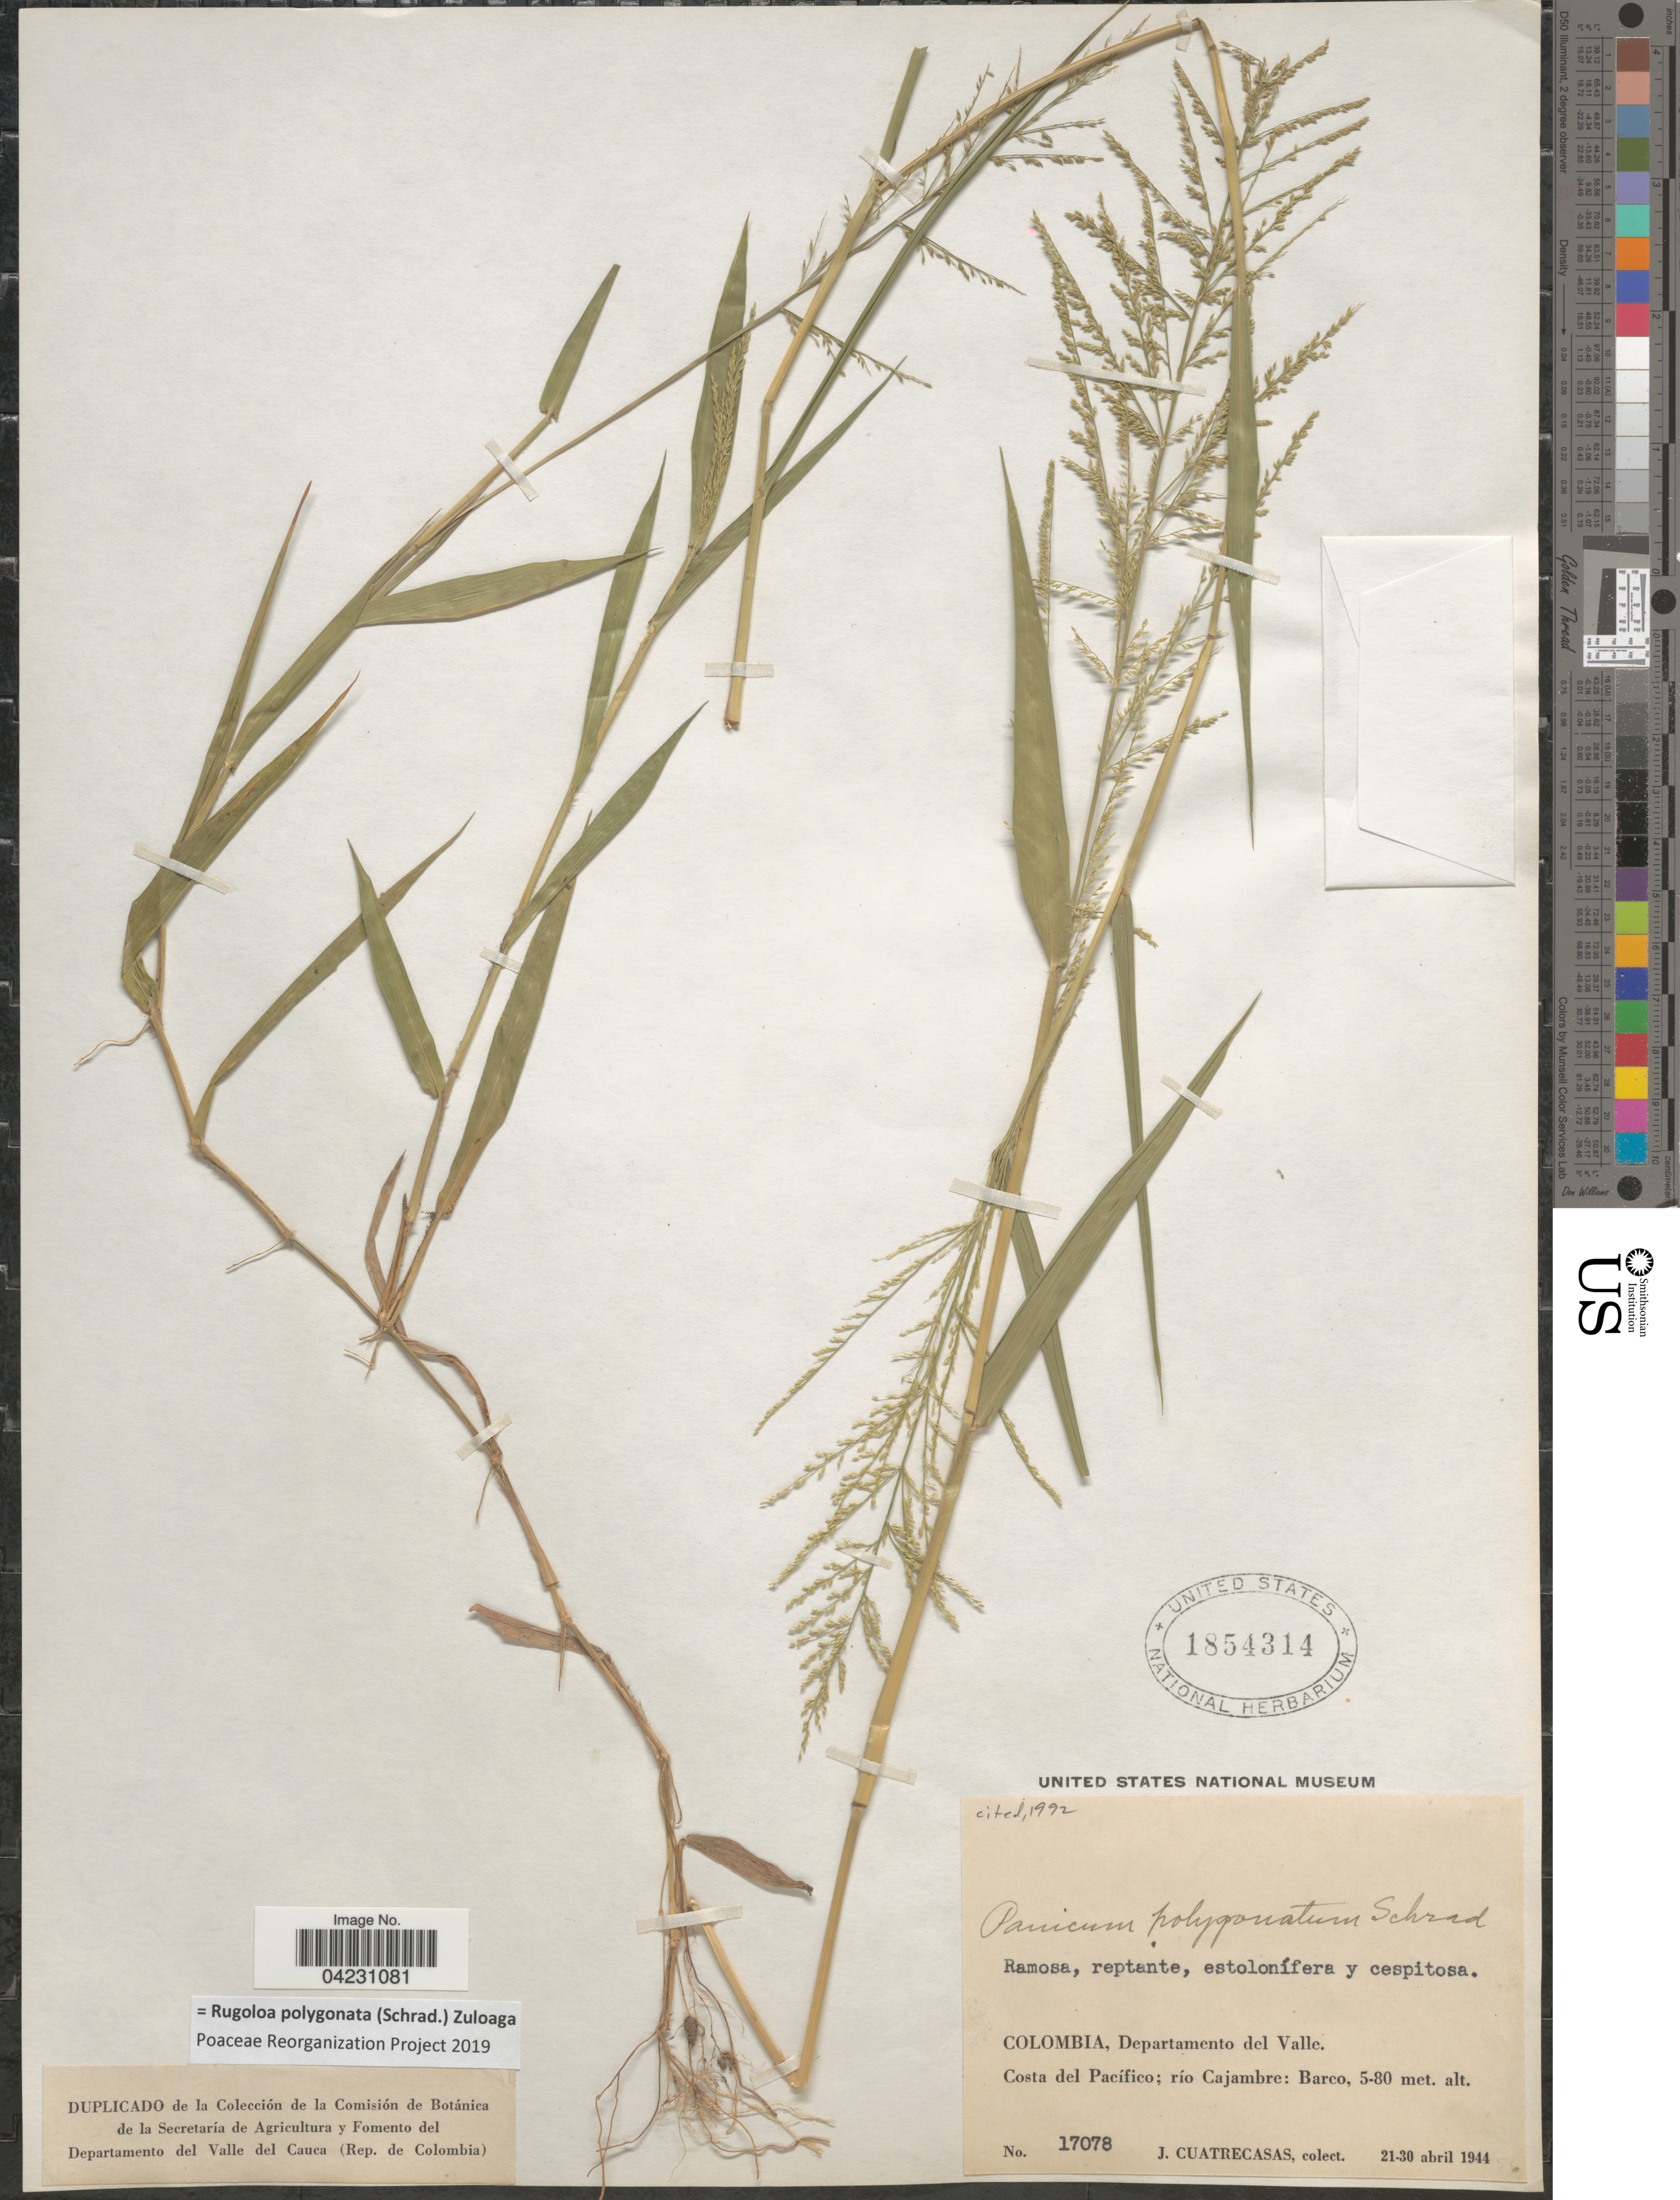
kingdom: Plantae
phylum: Tracheophyta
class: Liliopsida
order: Poales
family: Poaceae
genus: Rugoloa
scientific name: Rugoloa polygonata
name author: (Schrad.) Zuloaga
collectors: J. Cuatrecasas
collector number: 17078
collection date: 1944-04-21/1944-04-30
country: Colombia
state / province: Valle del Cauca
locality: Departamento del Valle. Costa del Pacífico; río Cajambre: Barco.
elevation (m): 5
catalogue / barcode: US 1854314